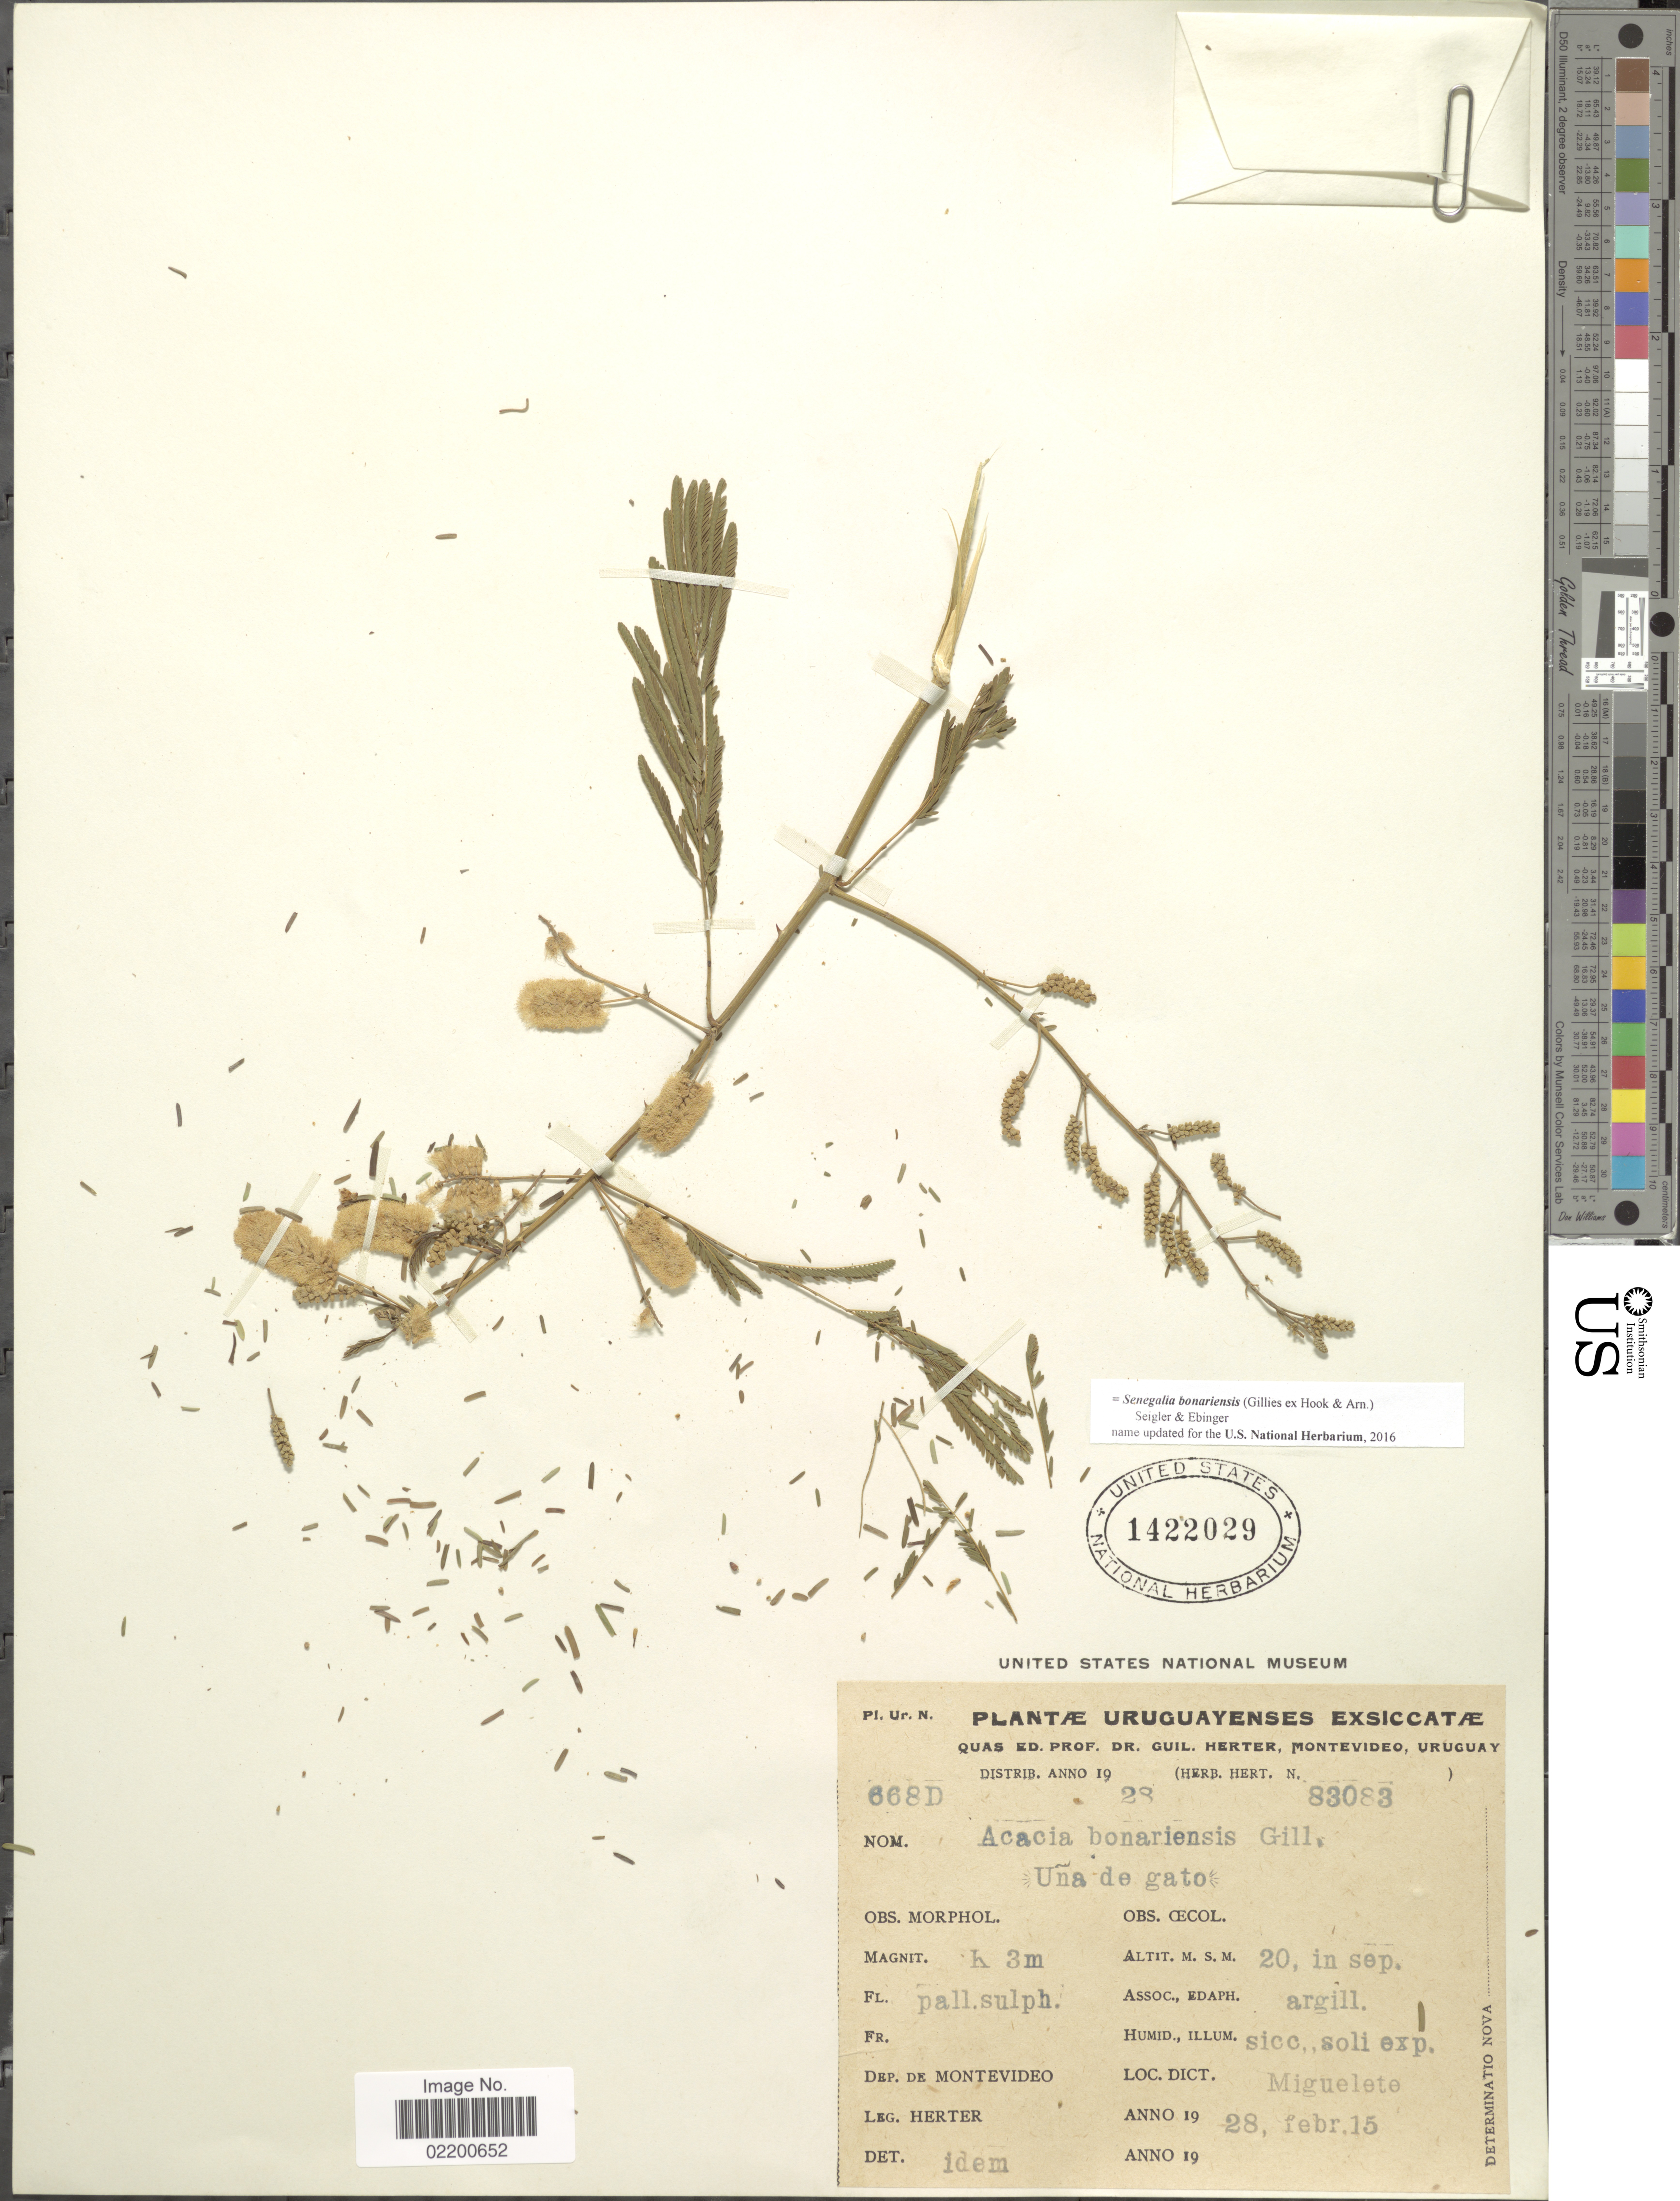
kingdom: Plantae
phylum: Tracheophyta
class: Magnoliopsida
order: Fabales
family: Fabaceae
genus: Senegalia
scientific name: Senegalia bonariensis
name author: (Gillies ex Hook. & Arn.) Seigler & Ebinger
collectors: G. Herter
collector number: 668D/83083?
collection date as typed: Transcribed d/m/y: 28/2/15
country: Uruguay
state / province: Montevideo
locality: Dep. de Montevideo, Miguelete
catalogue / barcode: US 1422029